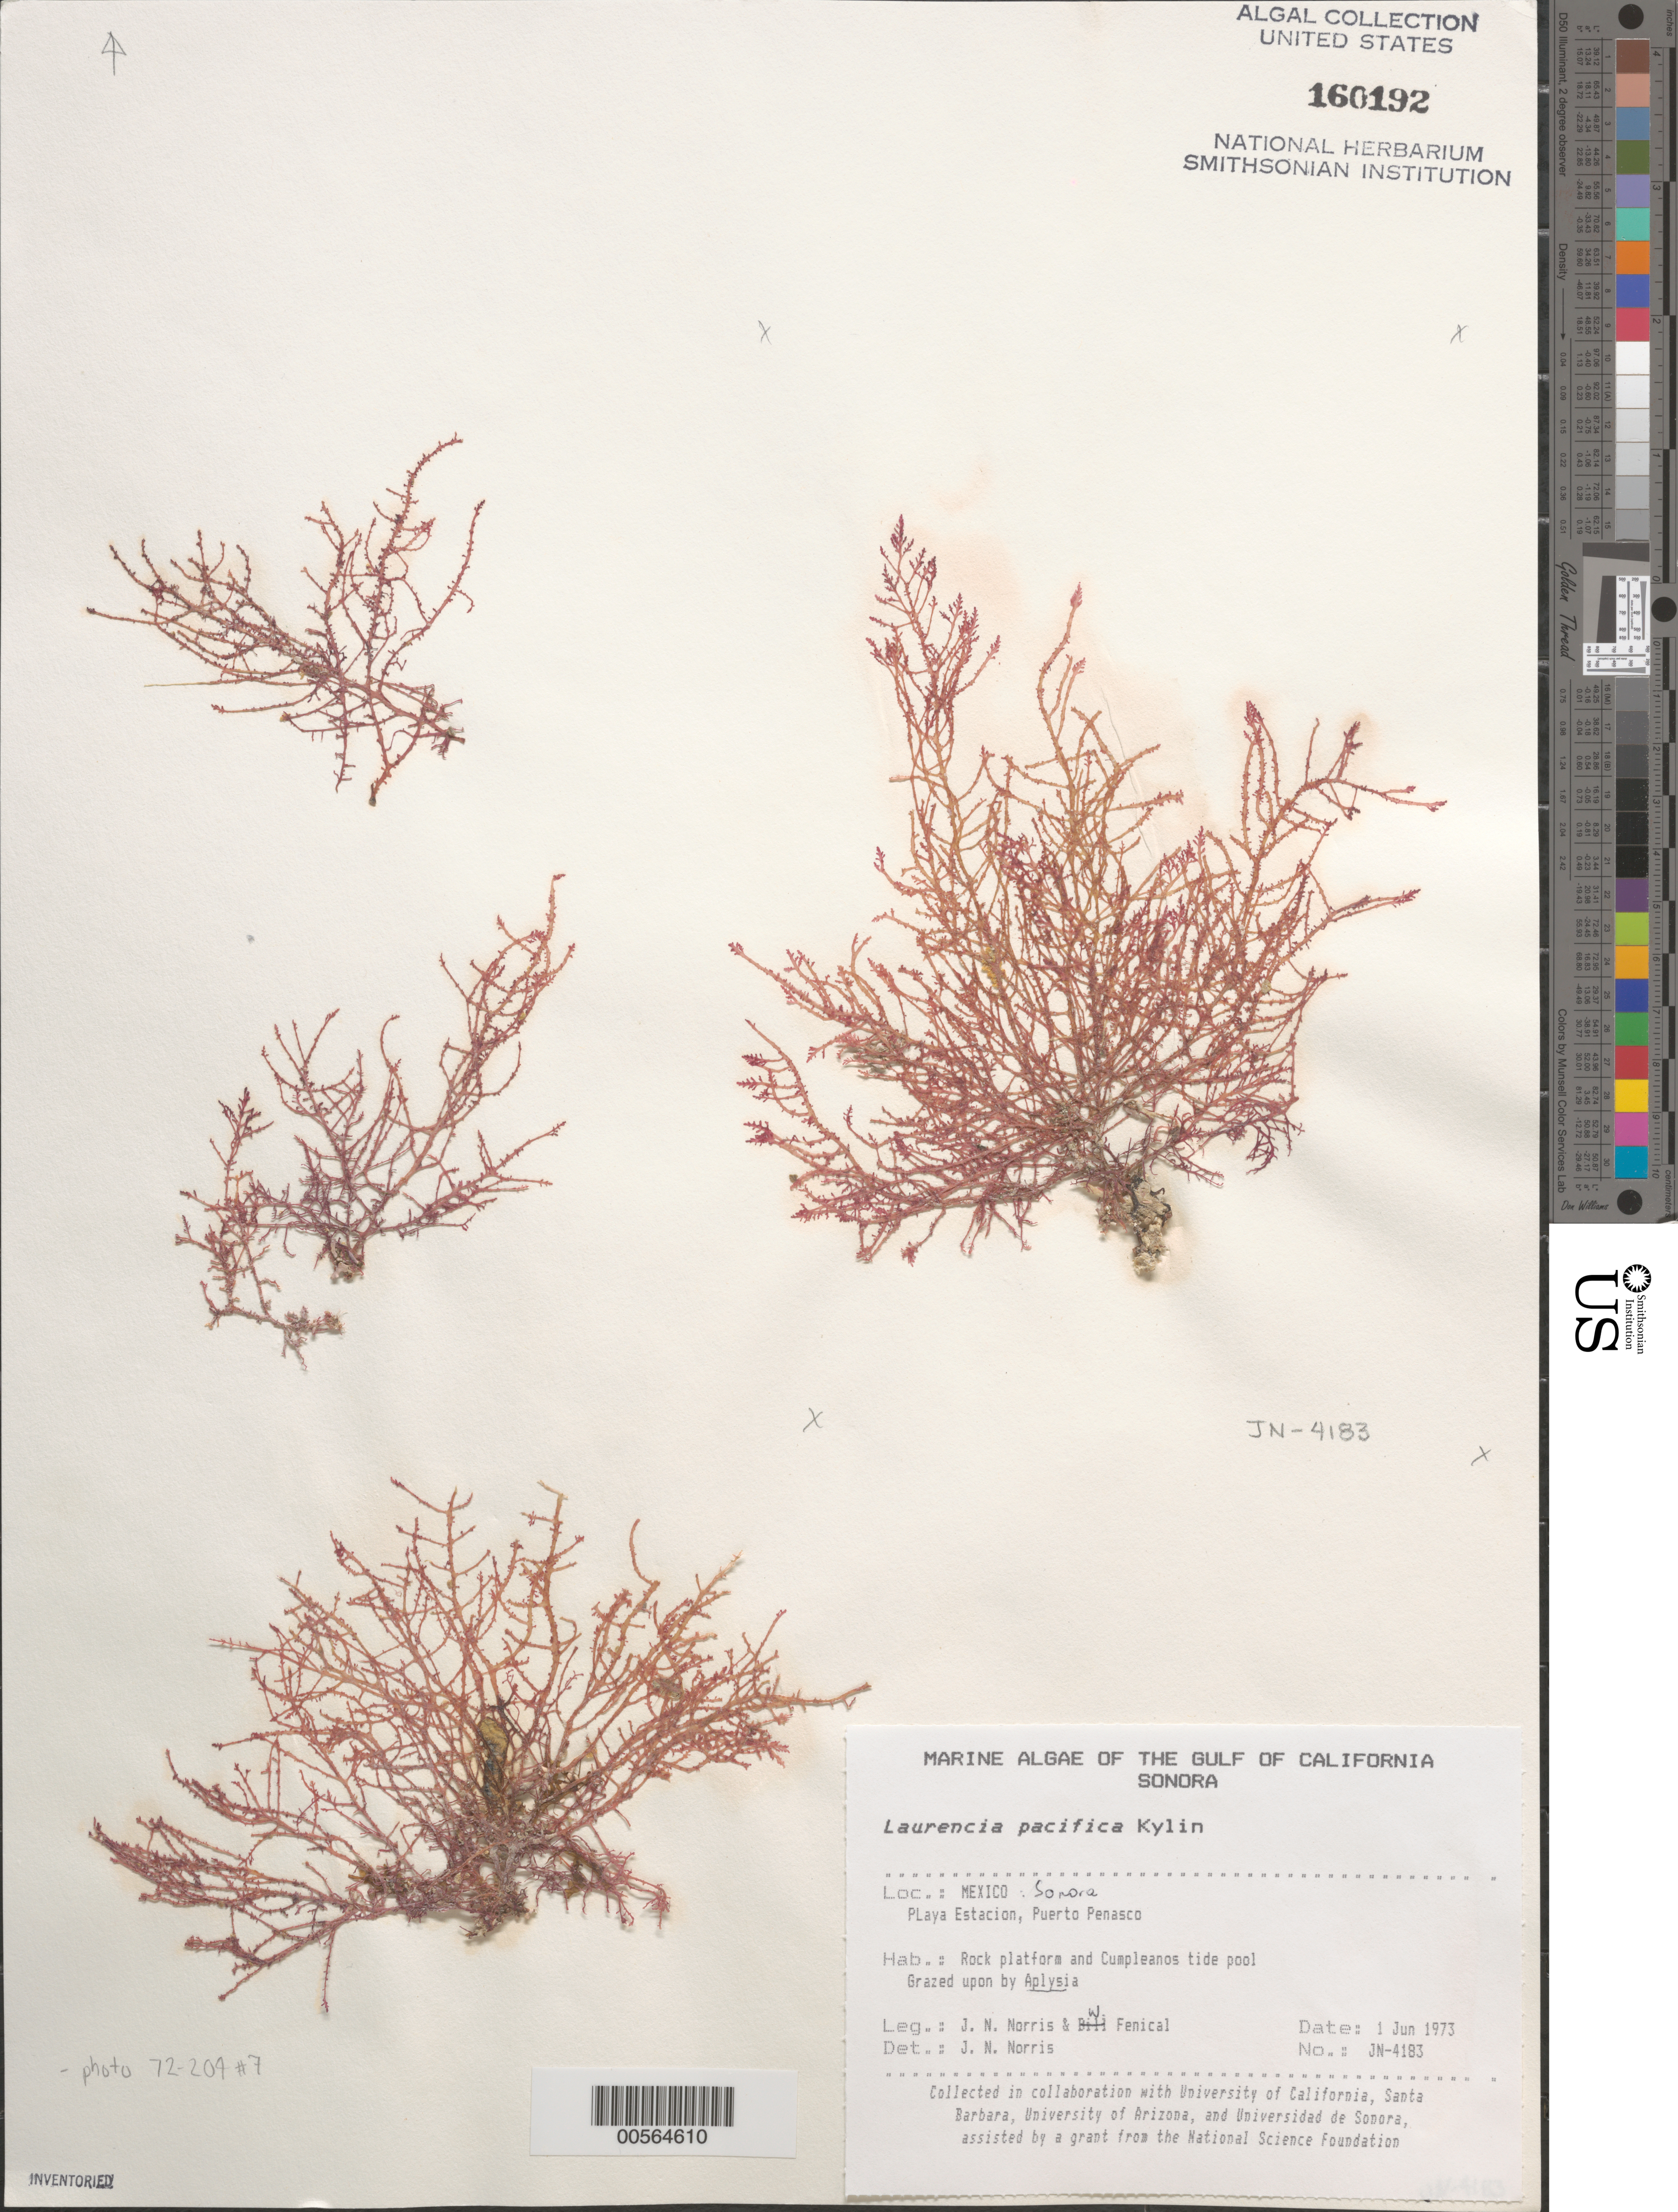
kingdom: Plantae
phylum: Rhodophyta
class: Florideophyceae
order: Ceramiales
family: Rhodomelaceae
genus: Laurencia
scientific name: Laurencia pacifica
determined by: Norris, James N.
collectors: J. N. Norris & W. Fenical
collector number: JN-4183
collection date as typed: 01 Jun 1973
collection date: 1973-06-01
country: Mexico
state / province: Sonora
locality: Playa Estacion, Puerto Penasco, Cumpleanos Tide Pool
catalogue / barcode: US 160192